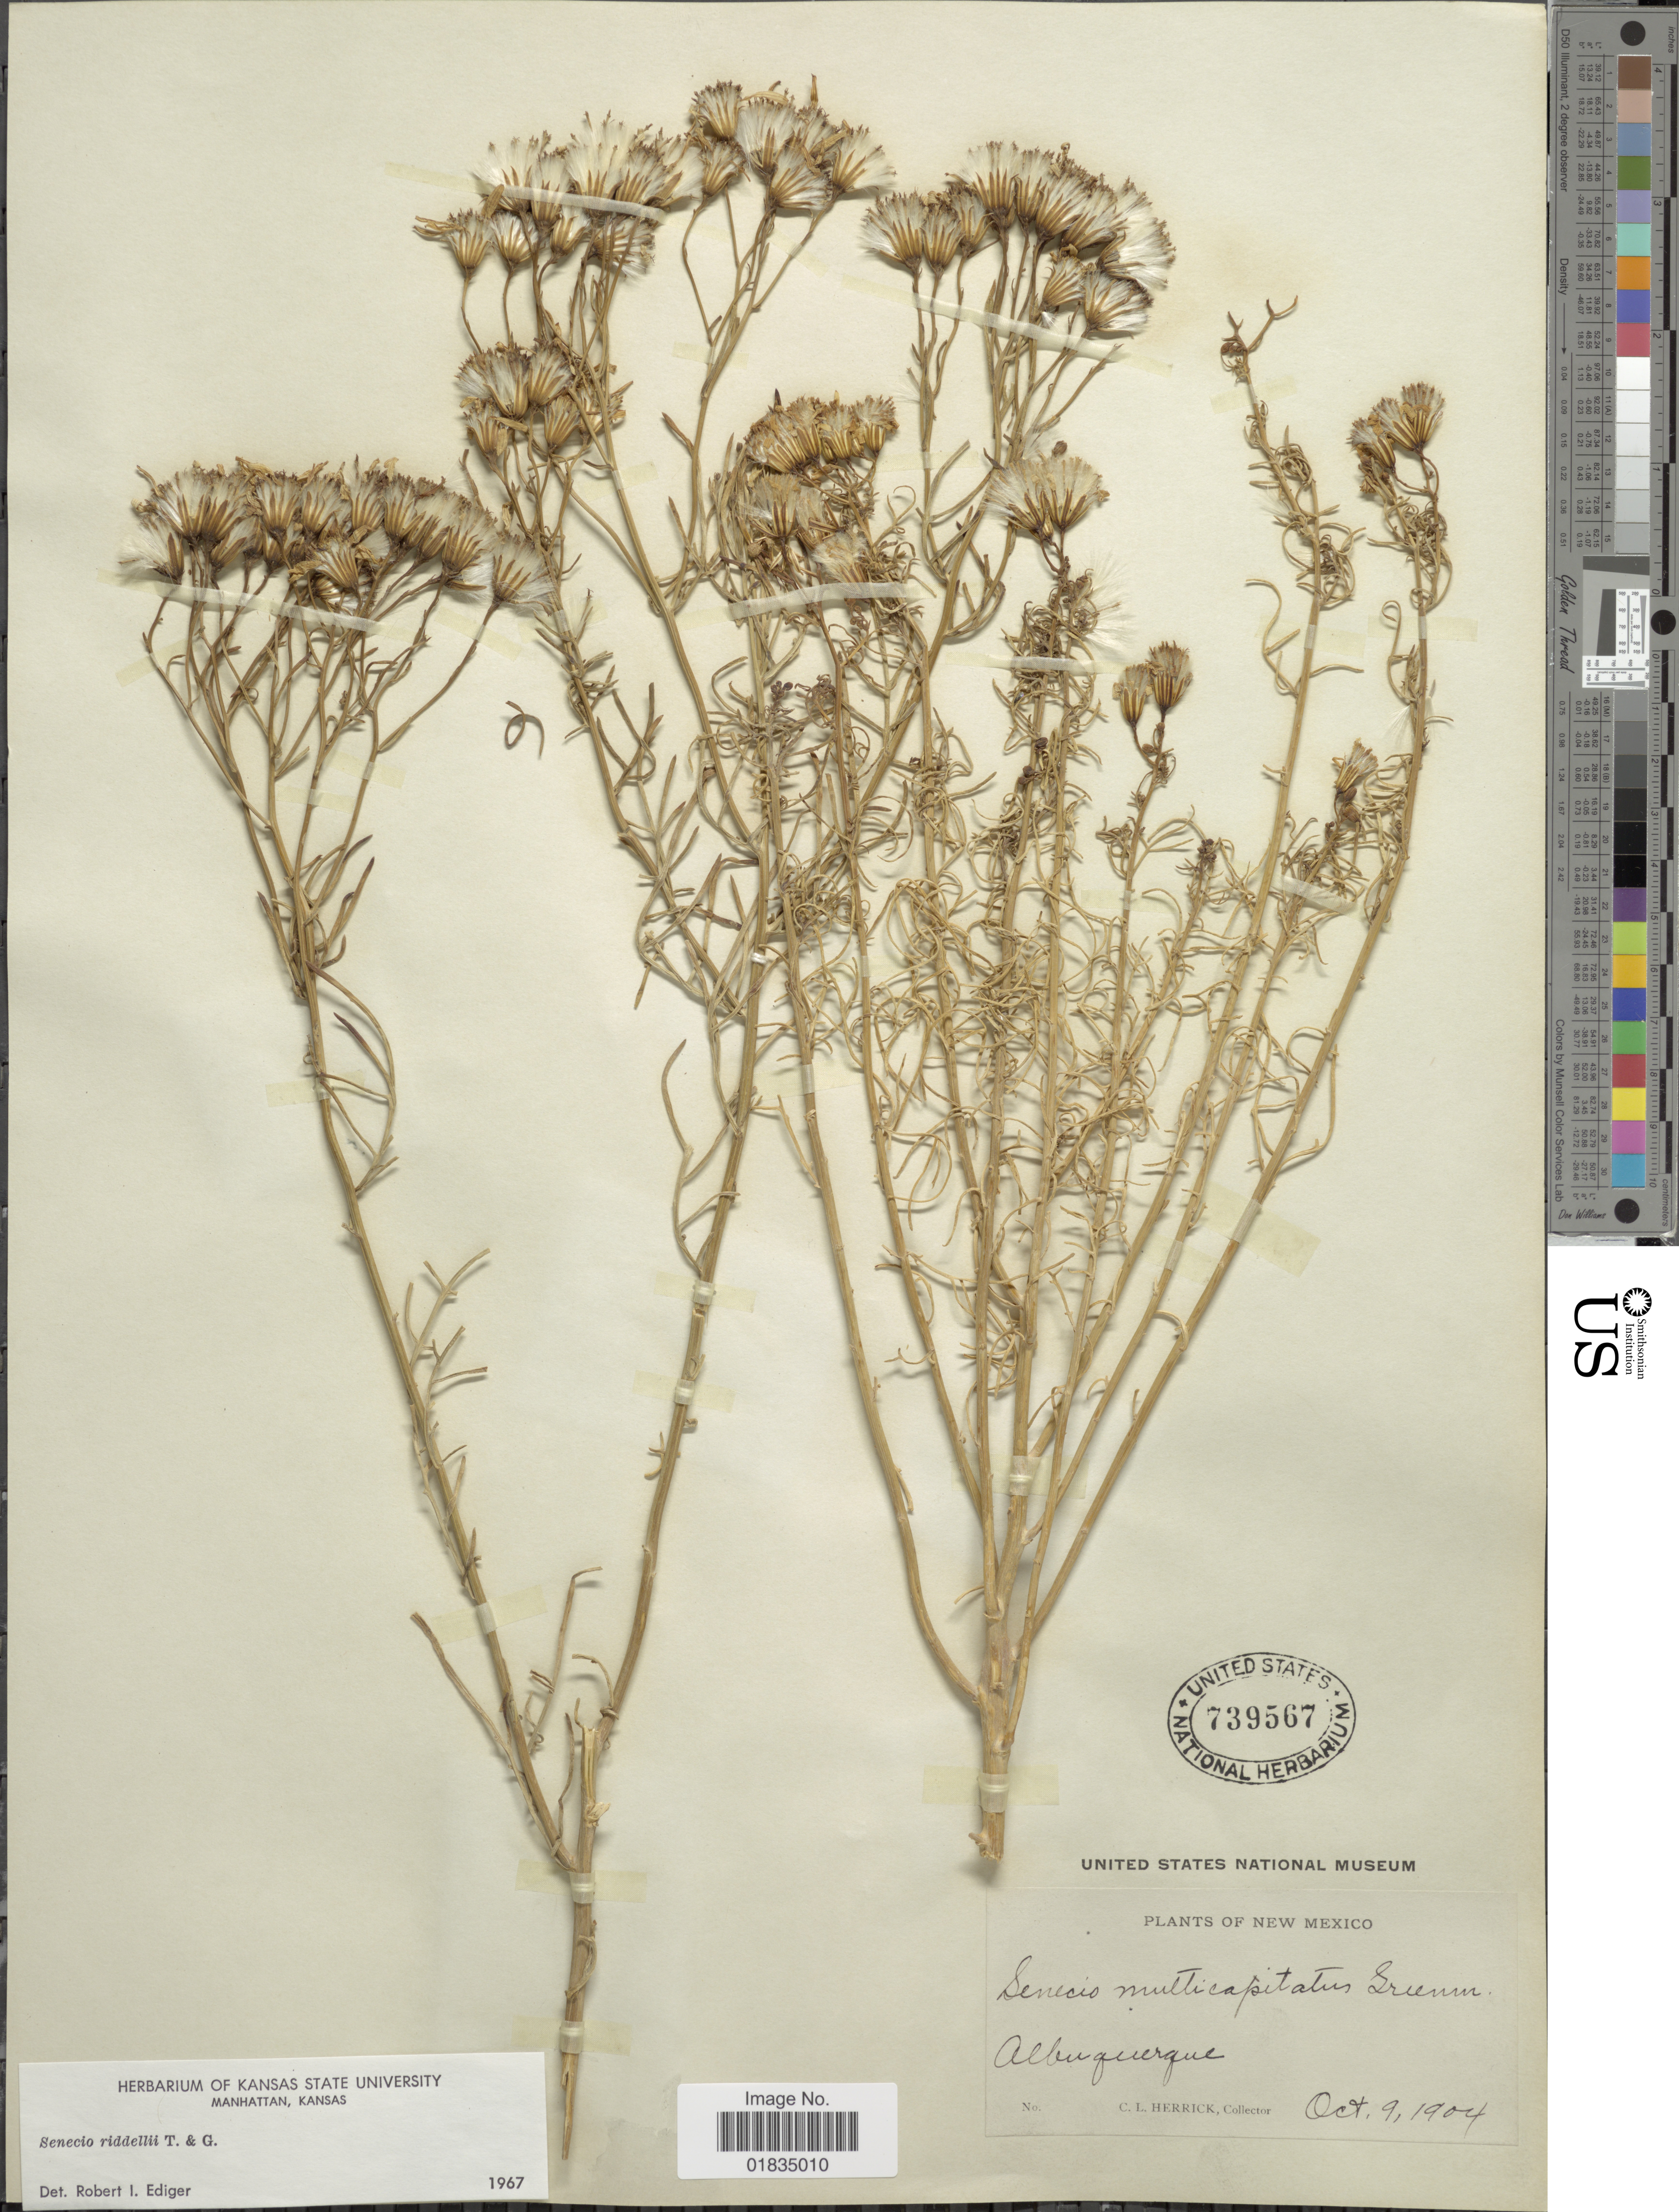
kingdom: Plantae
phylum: Tracheophyta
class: Magnoliopsida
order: Asterales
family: Asteraceae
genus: Senecio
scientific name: Senecio riddellii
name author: Torr. & A. Gray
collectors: C. Herrick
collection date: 1904-10-09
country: United States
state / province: New Mexico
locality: Albuquerque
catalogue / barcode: US 739567